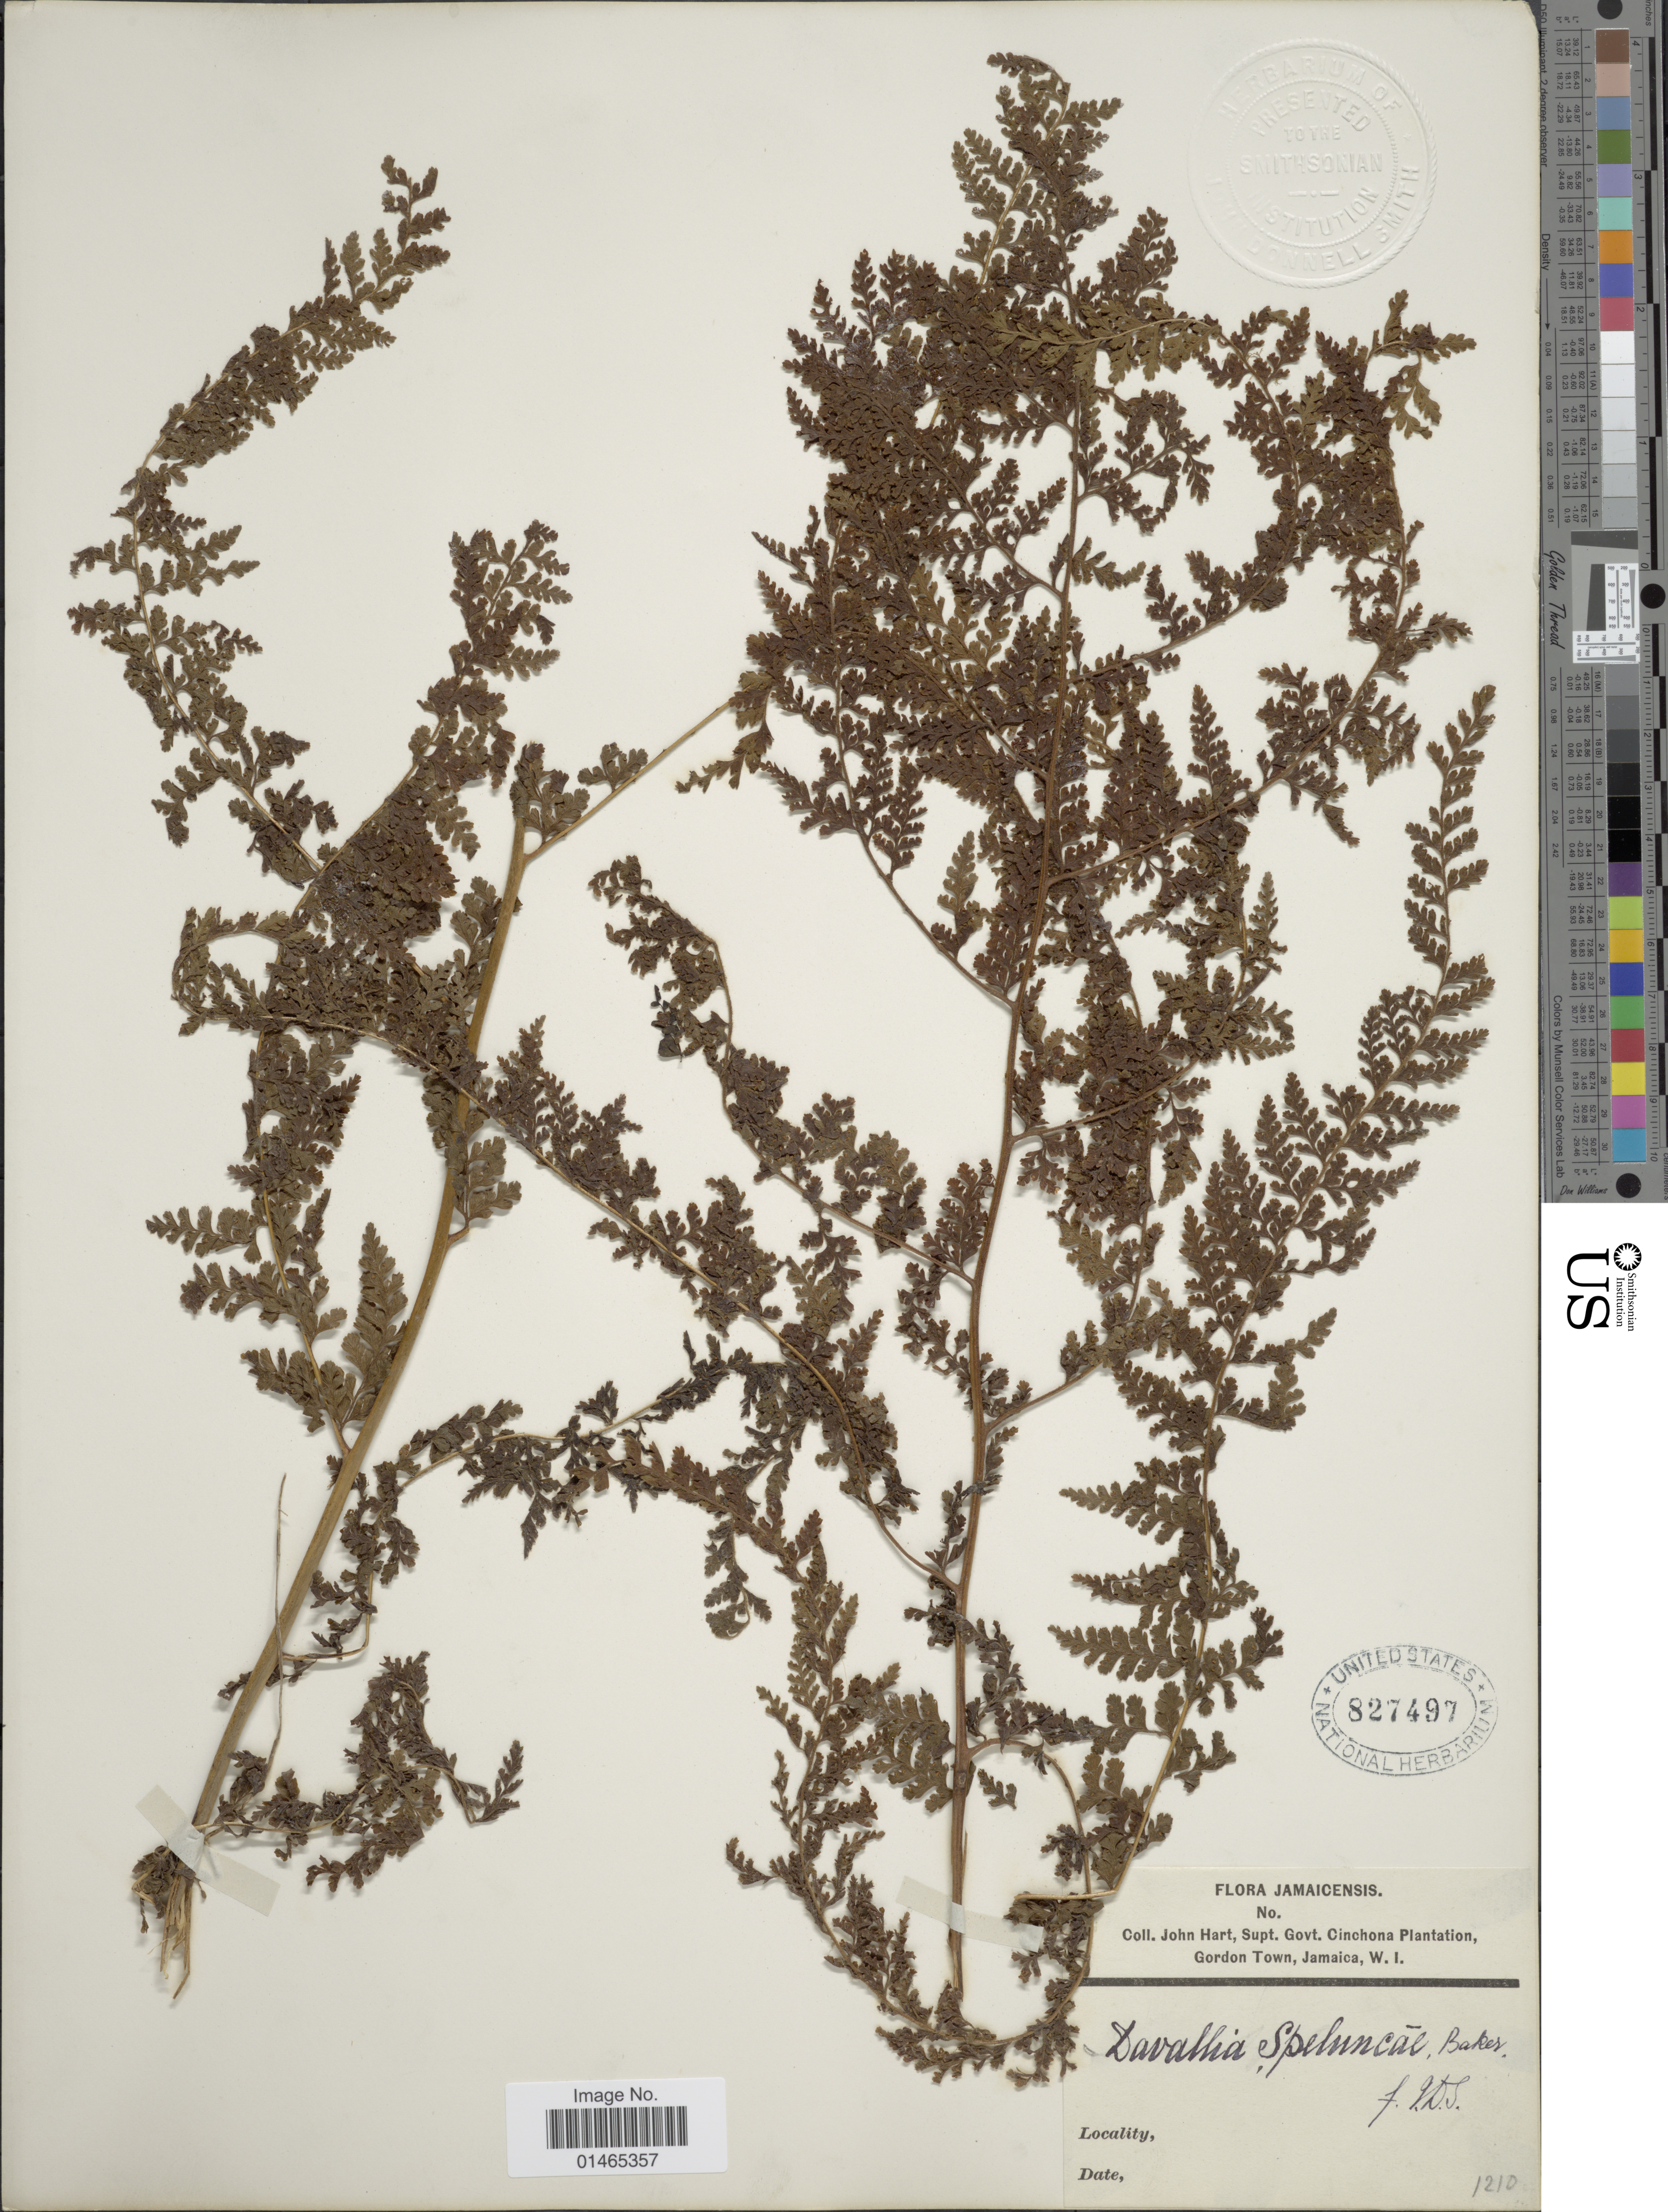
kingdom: Plantae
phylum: Tracheophyta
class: Polypodiopsida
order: Polypodiales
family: Dennstaedtiaceae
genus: Microlepia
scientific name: Microlepia jamaicensis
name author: (Hook.) Fée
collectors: J. H. Hart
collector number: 1210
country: Jamaica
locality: Gordon Town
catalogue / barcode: US 827497